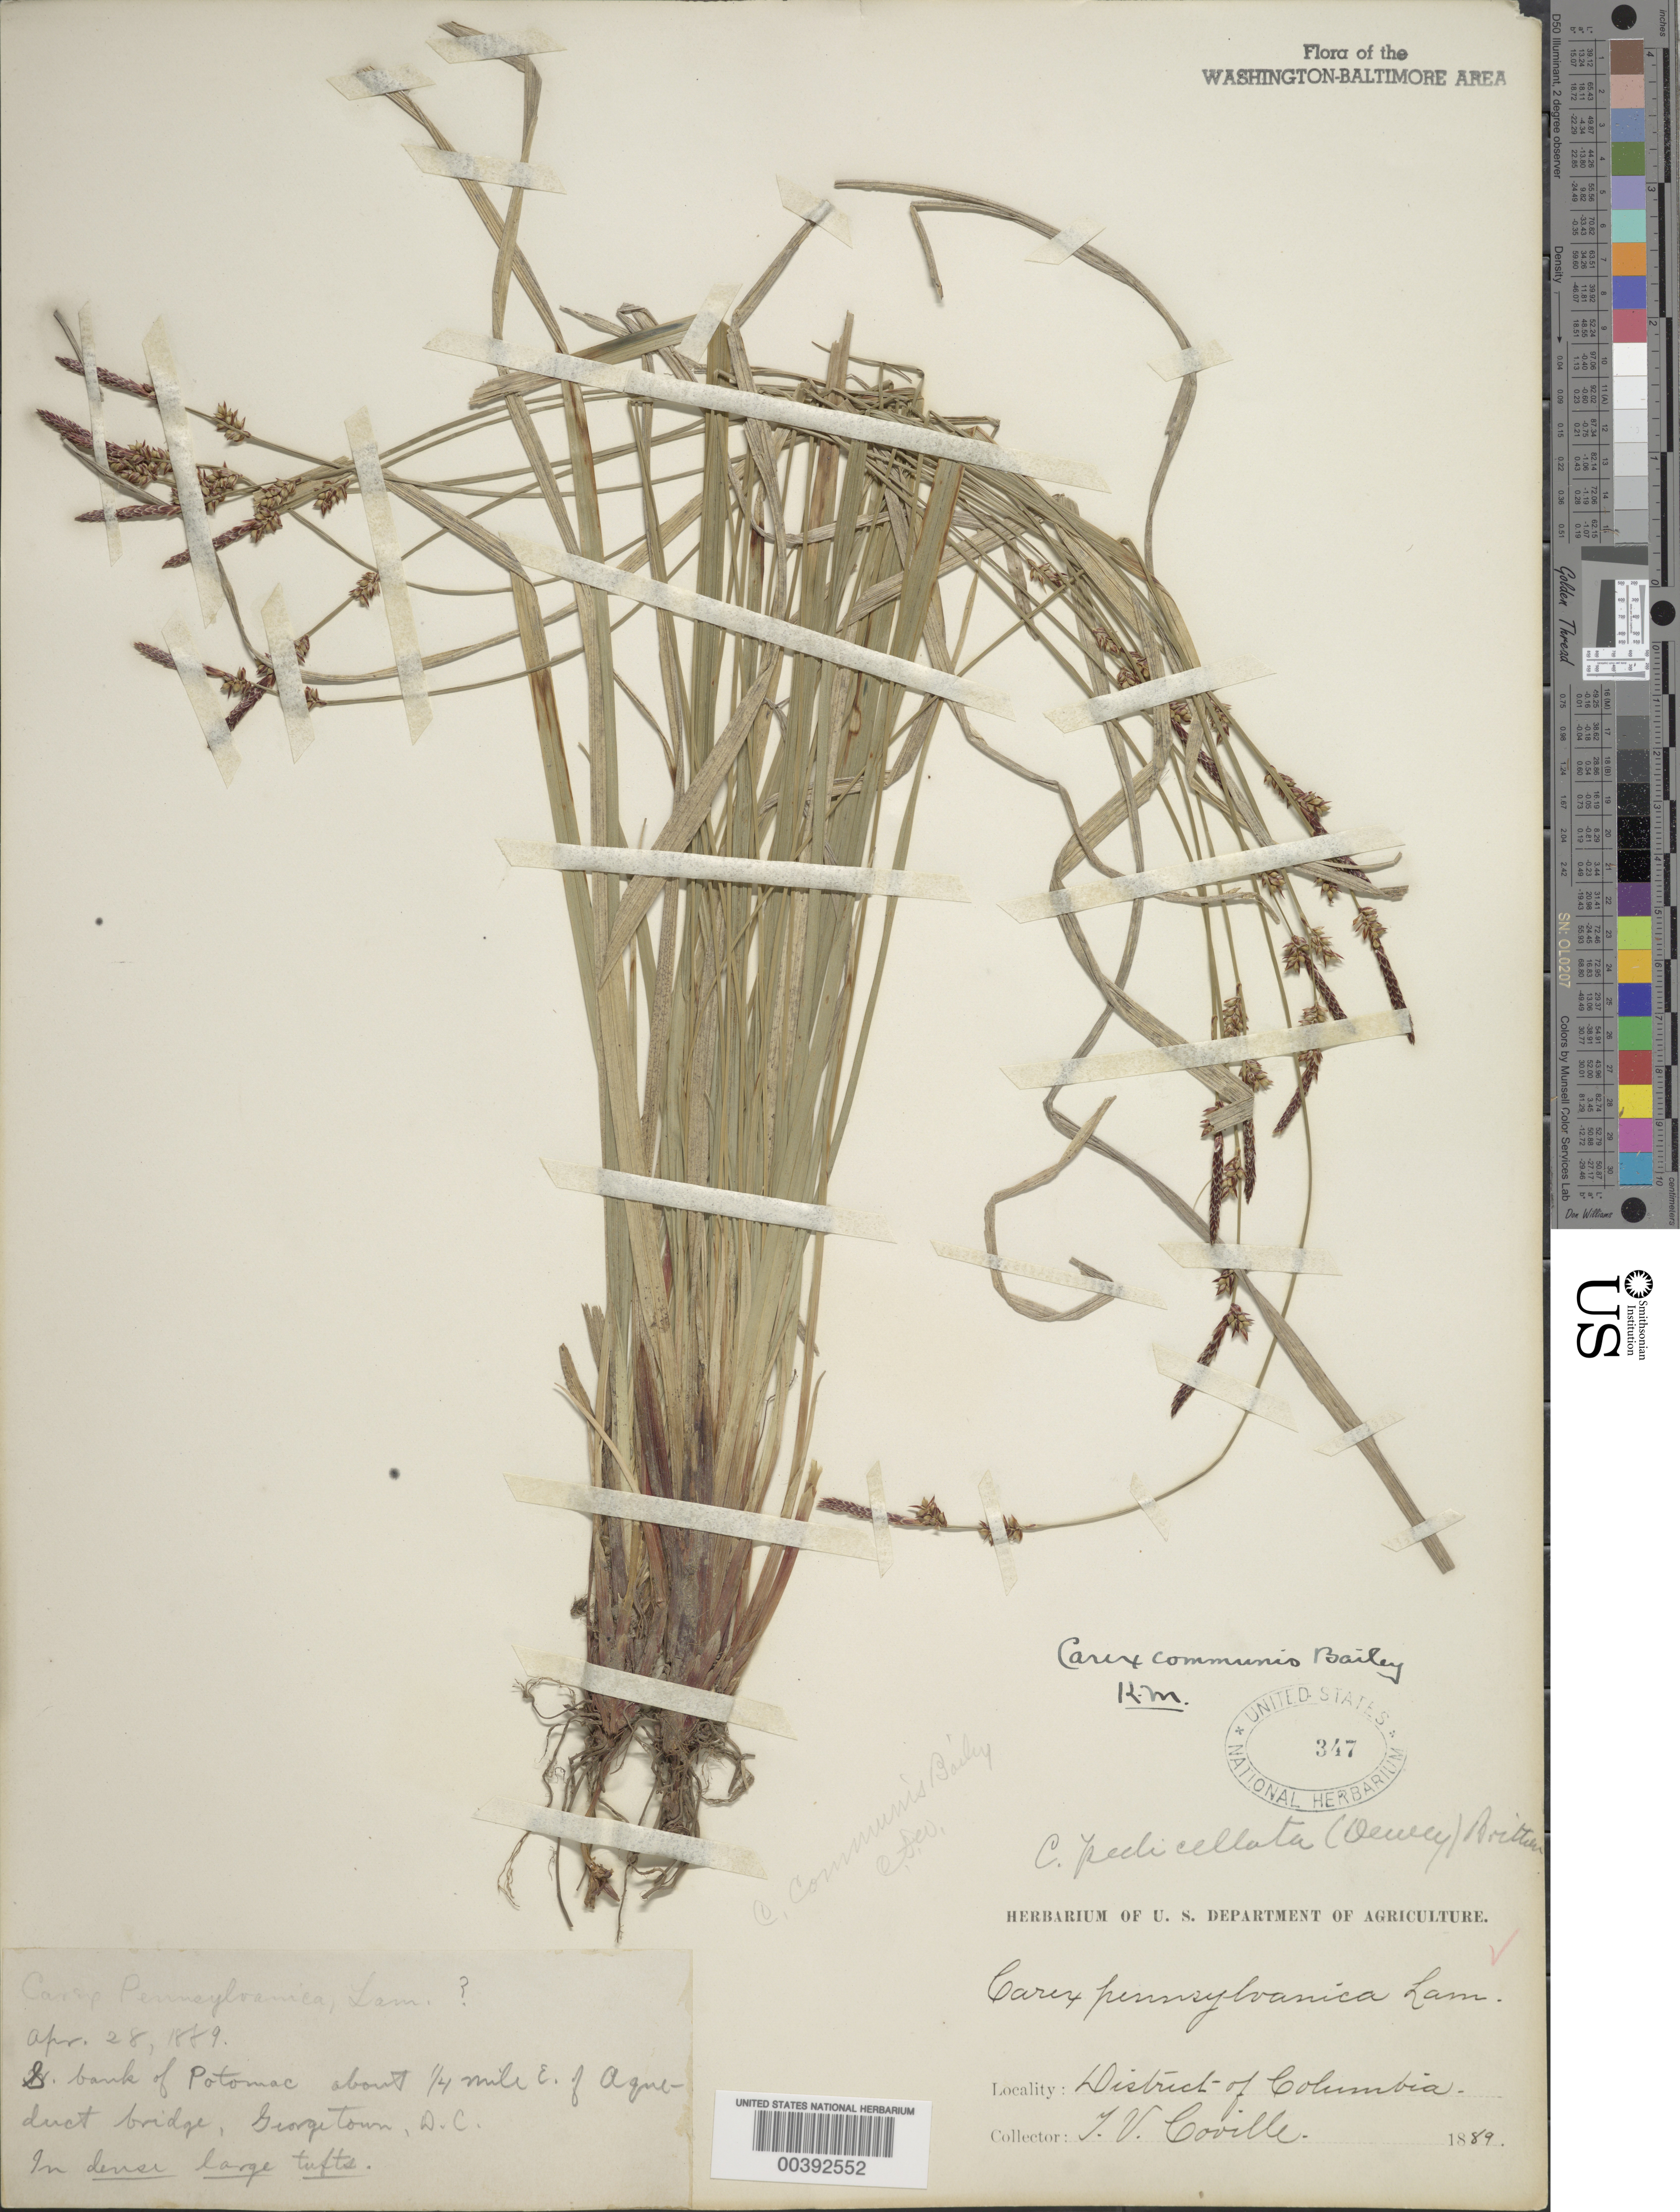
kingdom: Plantae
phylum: Tracheophyta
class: Liliopsida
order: Poales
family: Cyperaceae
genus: Carex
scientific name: Carex communis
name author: L.H. Bailey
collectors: F. V. Coville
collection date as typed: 28 Apr 1889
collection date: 1889-04-28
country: United States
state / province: District of Columbia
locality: East of Aqueduct Bridge, Georgetown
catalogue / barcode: US 347